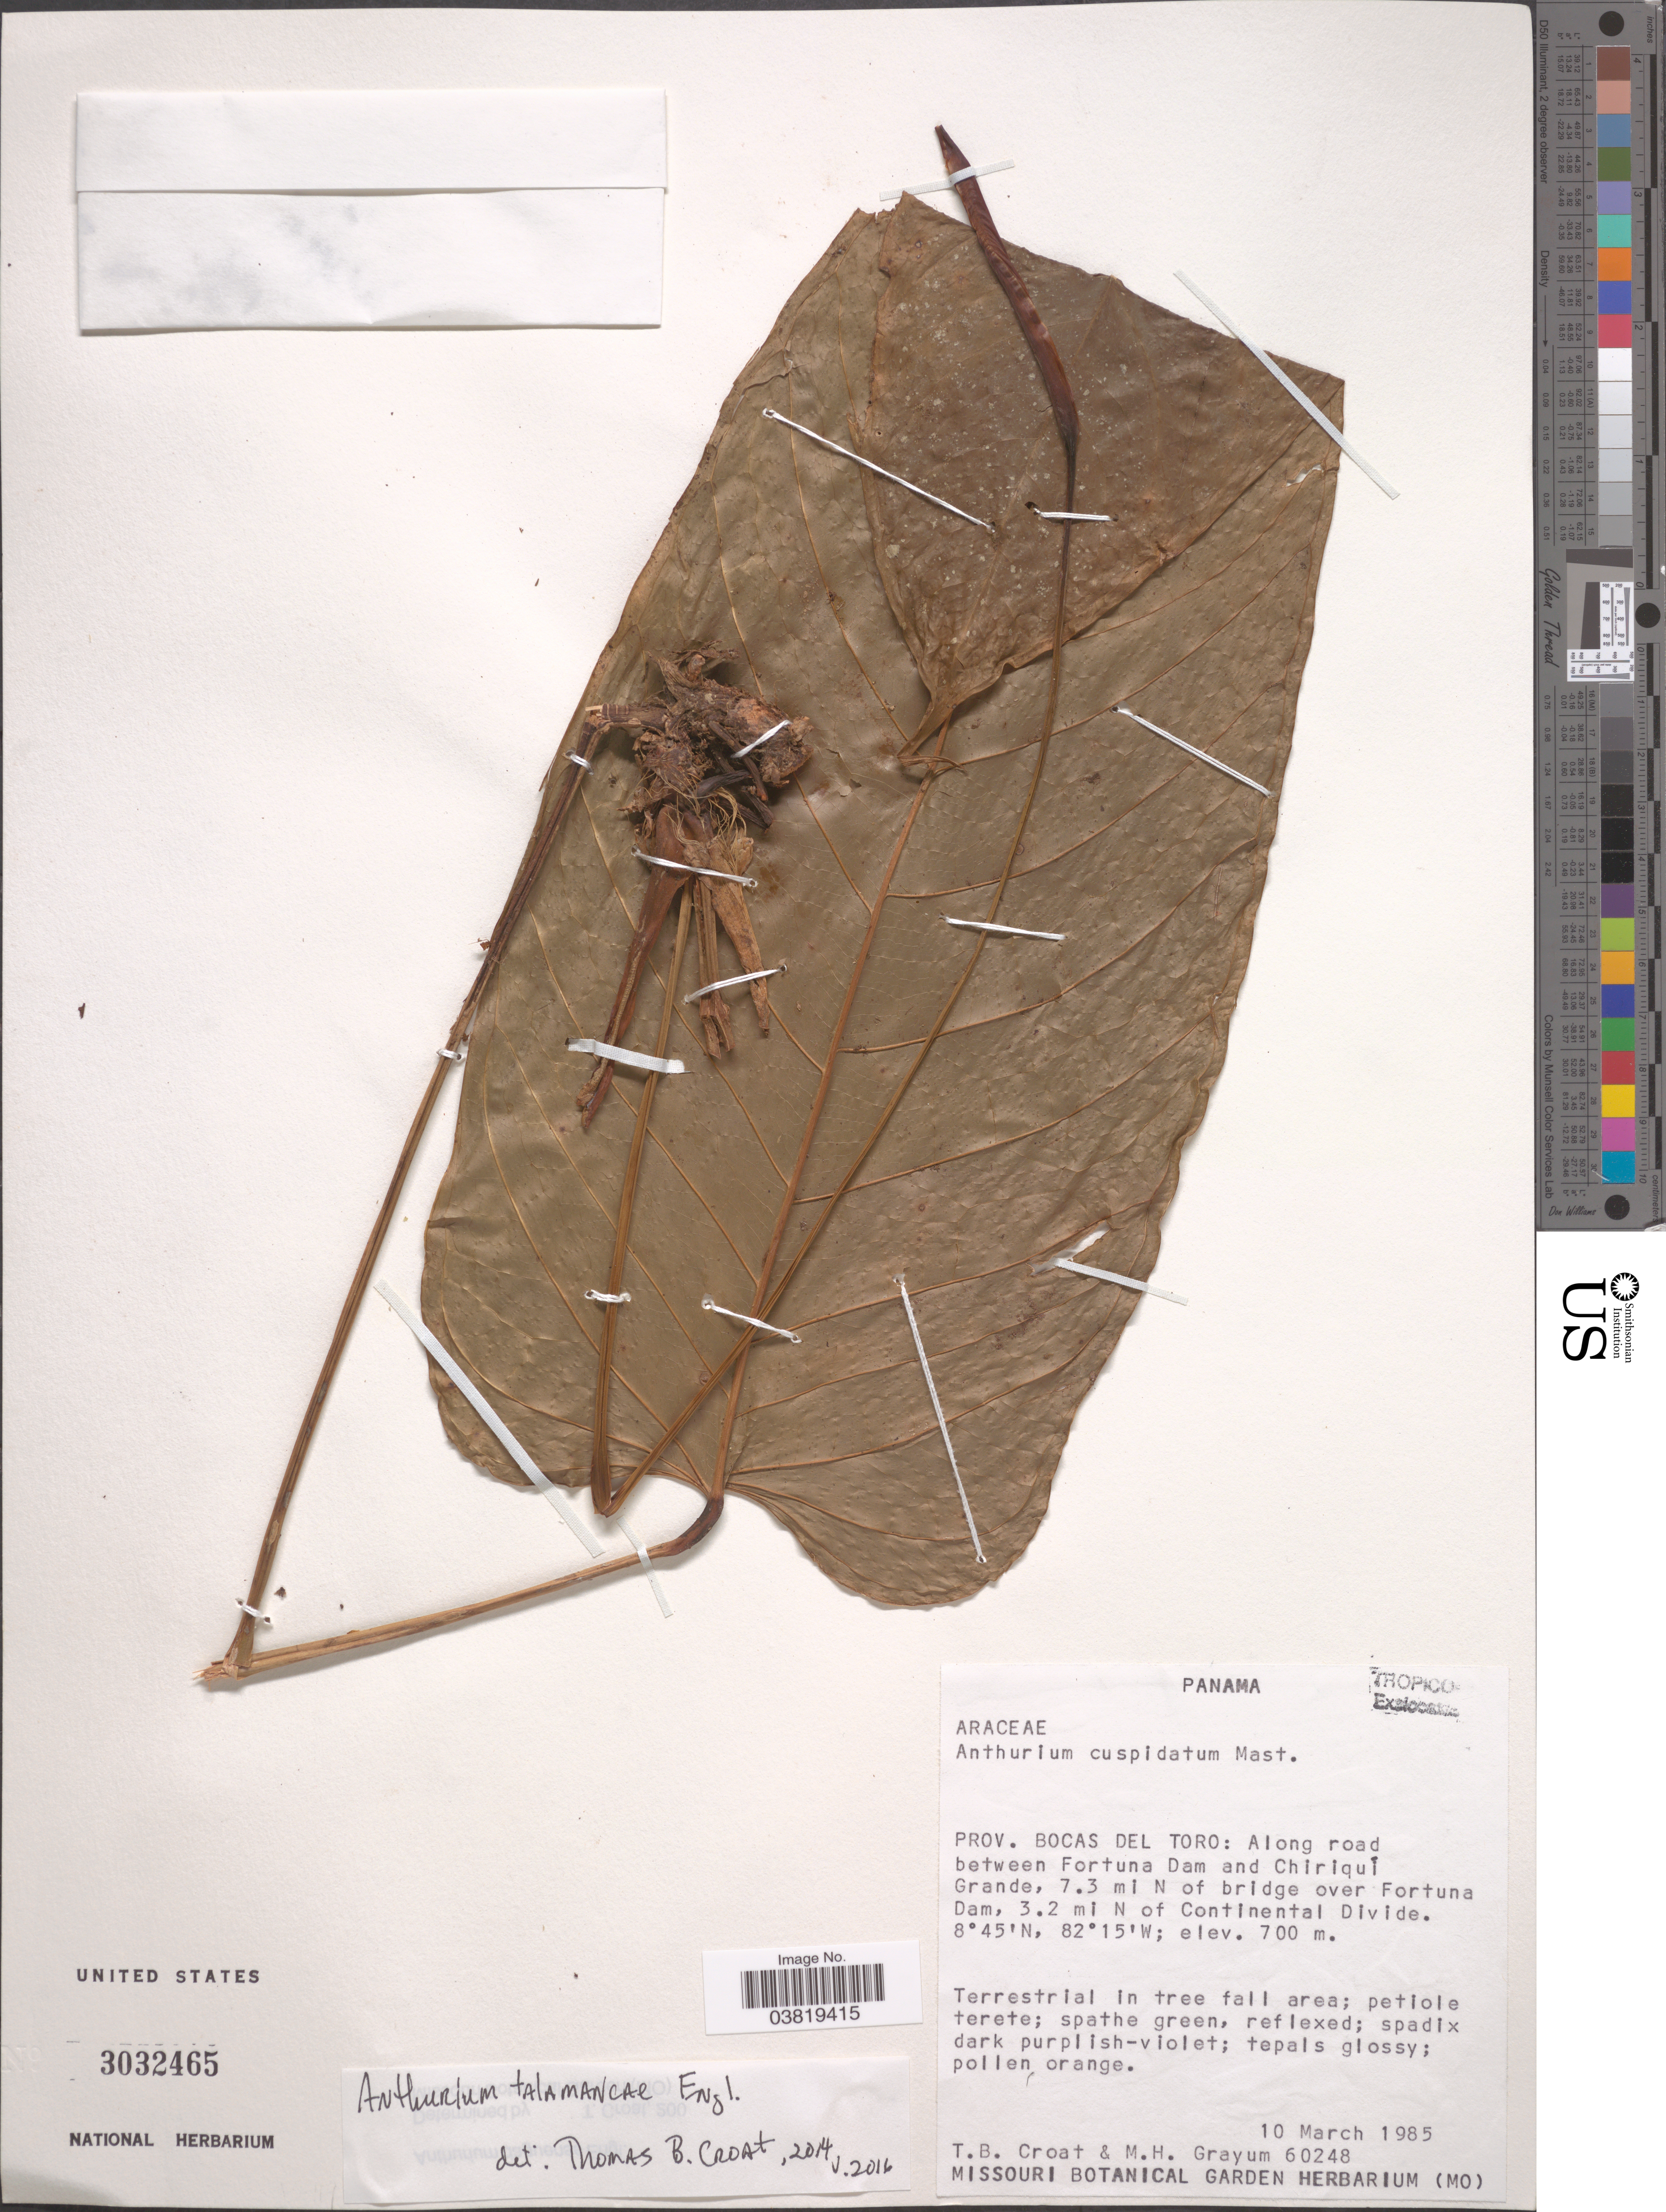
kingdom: Plantae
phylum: Tracheophyta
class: Liliopsida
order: Alismatales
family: Araceae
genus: Anthurium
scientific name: Anthurium talamancae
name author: Engl.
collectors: T. B. Croat & M. H. Grayum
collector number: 60248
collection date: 1985-03-10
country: Panama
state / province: Bocas del Toro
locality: Along road between Fortuna Dam and Chiriqui Grande, 7.3 mi N of bridge over Fortuna Dam, 3.2 mi N of Continental Divide.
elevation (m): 700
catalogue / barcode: US 3032465